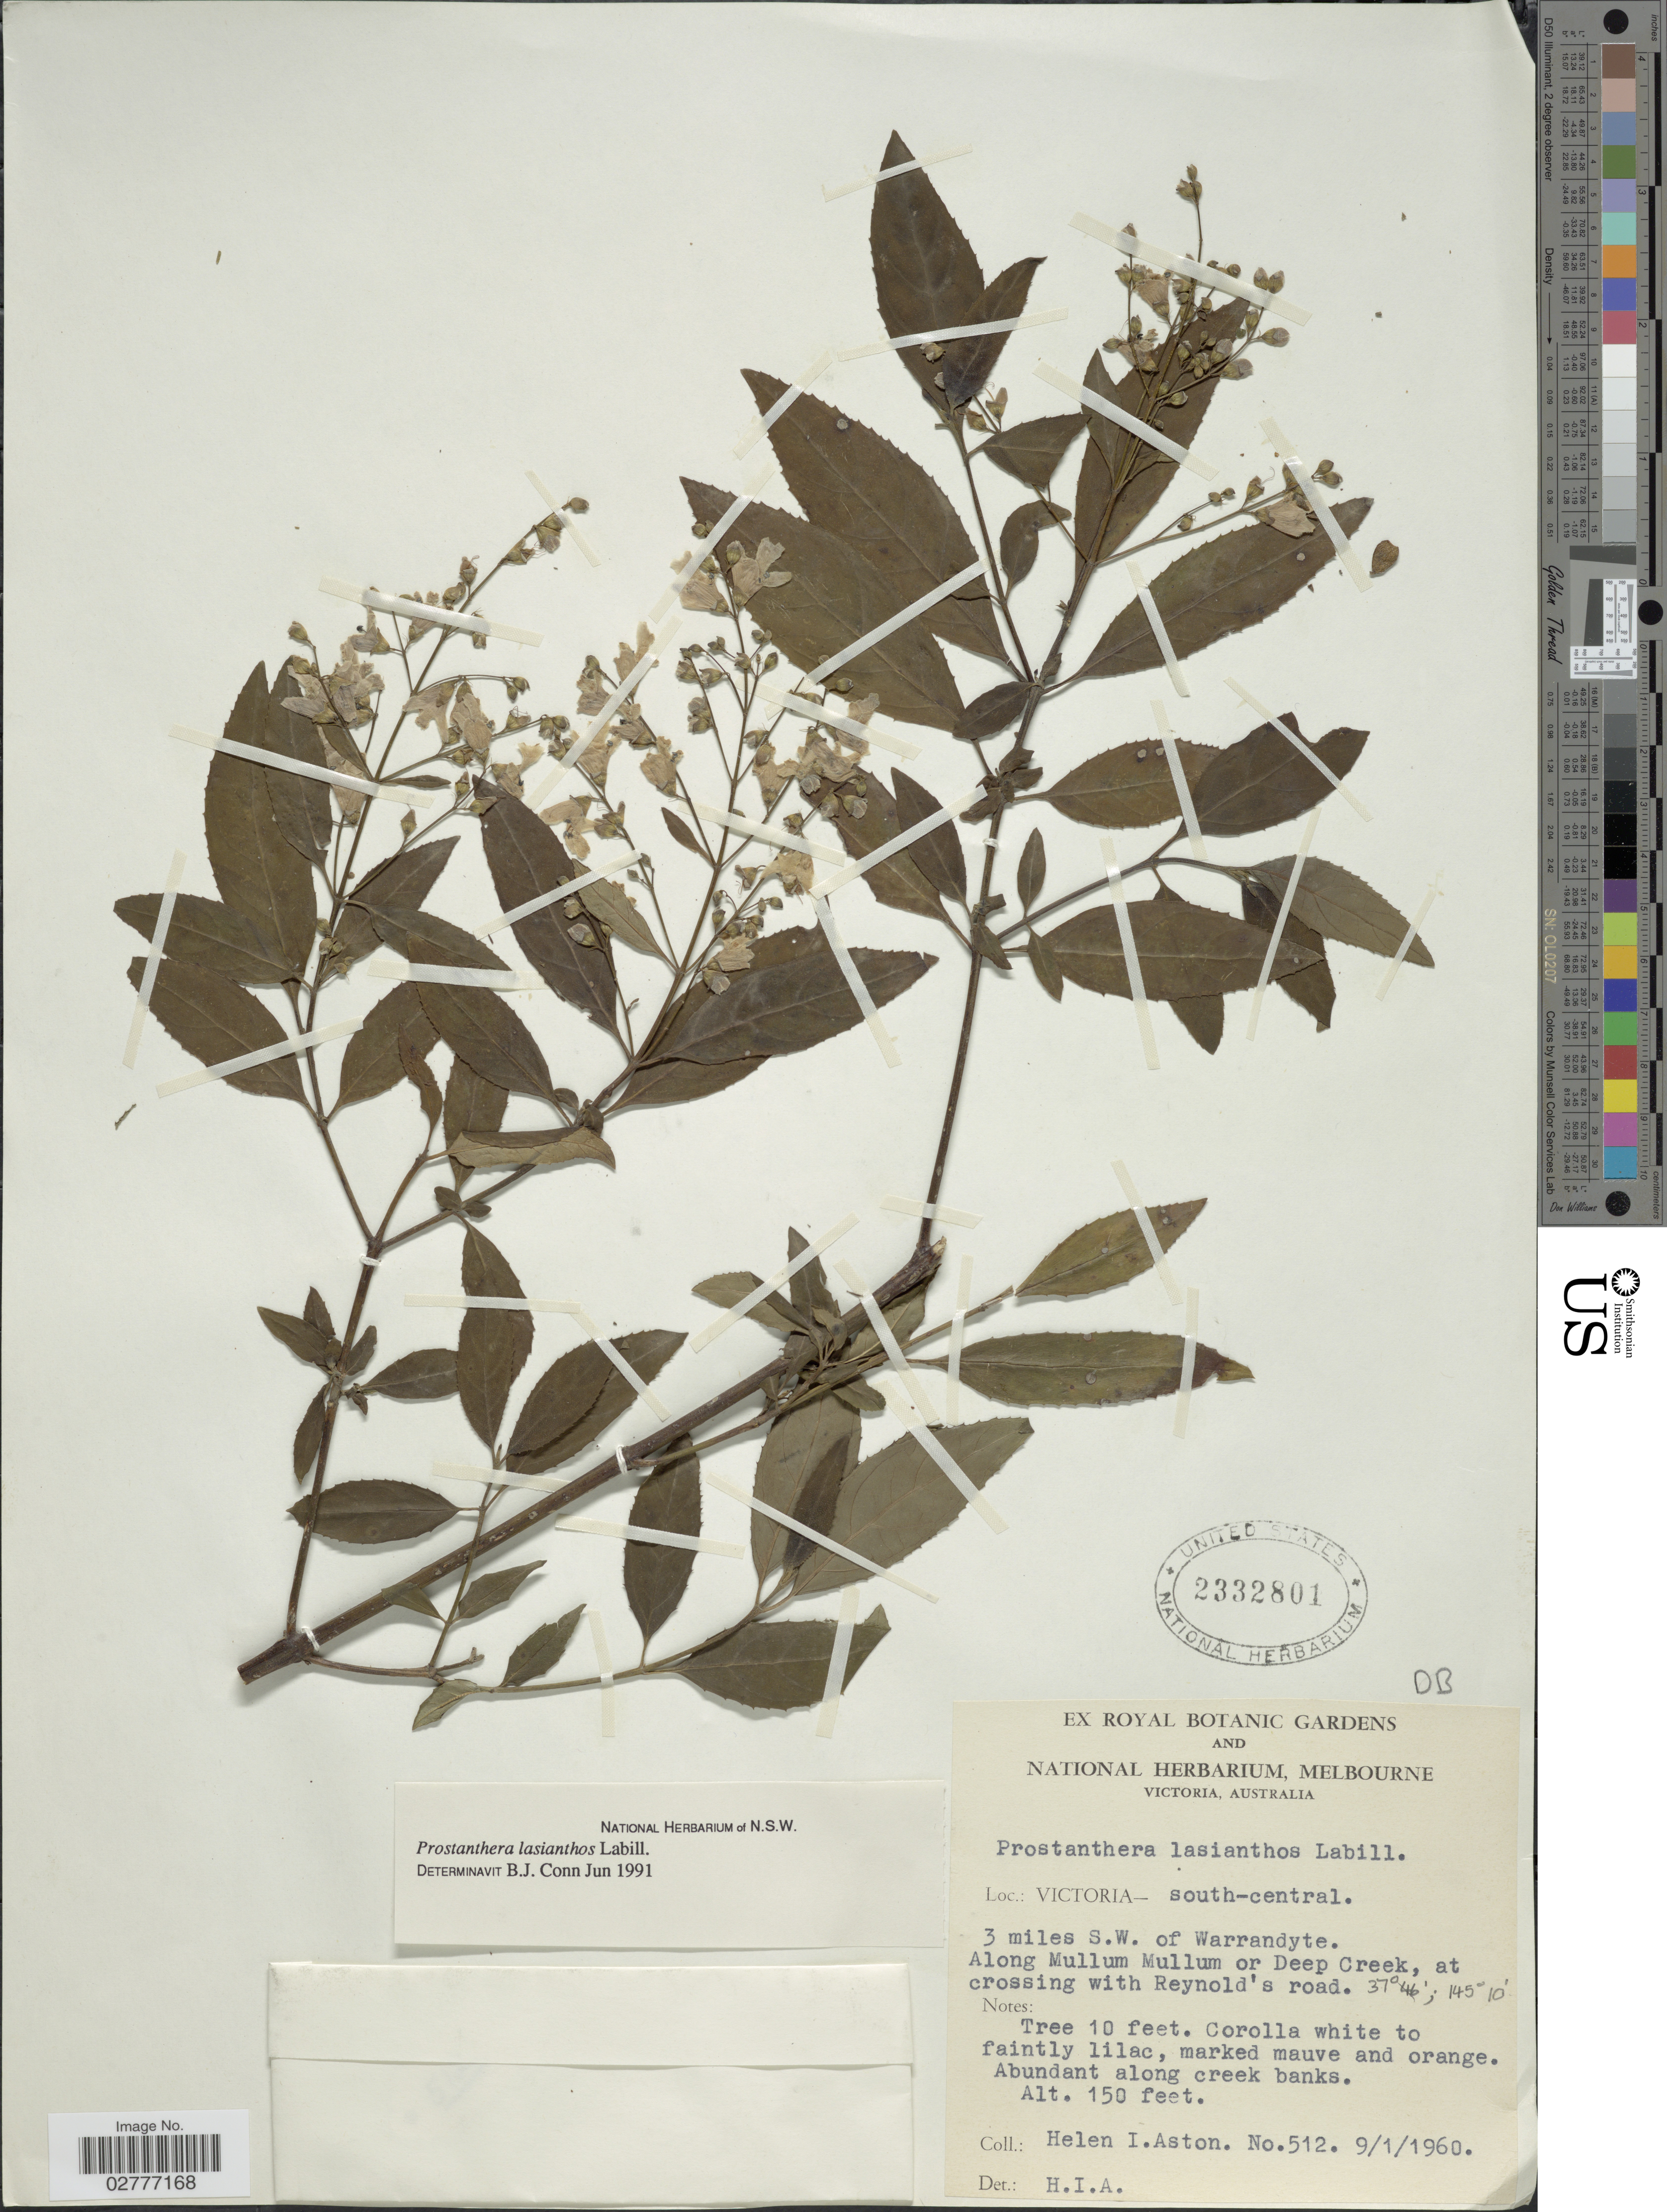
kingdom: Plantae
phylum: Tracheophyta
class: Magnoliopsida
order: Lamiales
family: Lamiaceae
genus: Prostanthera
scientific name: Prostanthera lasianthos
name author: Labill.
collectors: H. I. Aston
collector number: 512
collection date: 1960-01-09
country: Australia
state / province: Victoria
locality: Victoria - south-central. 3 miles S.W. of Warrandyte. Along Mullum Mullum or Deep Creek, at crossing with Reynold's road.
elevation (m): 46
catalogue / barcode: US 2332801